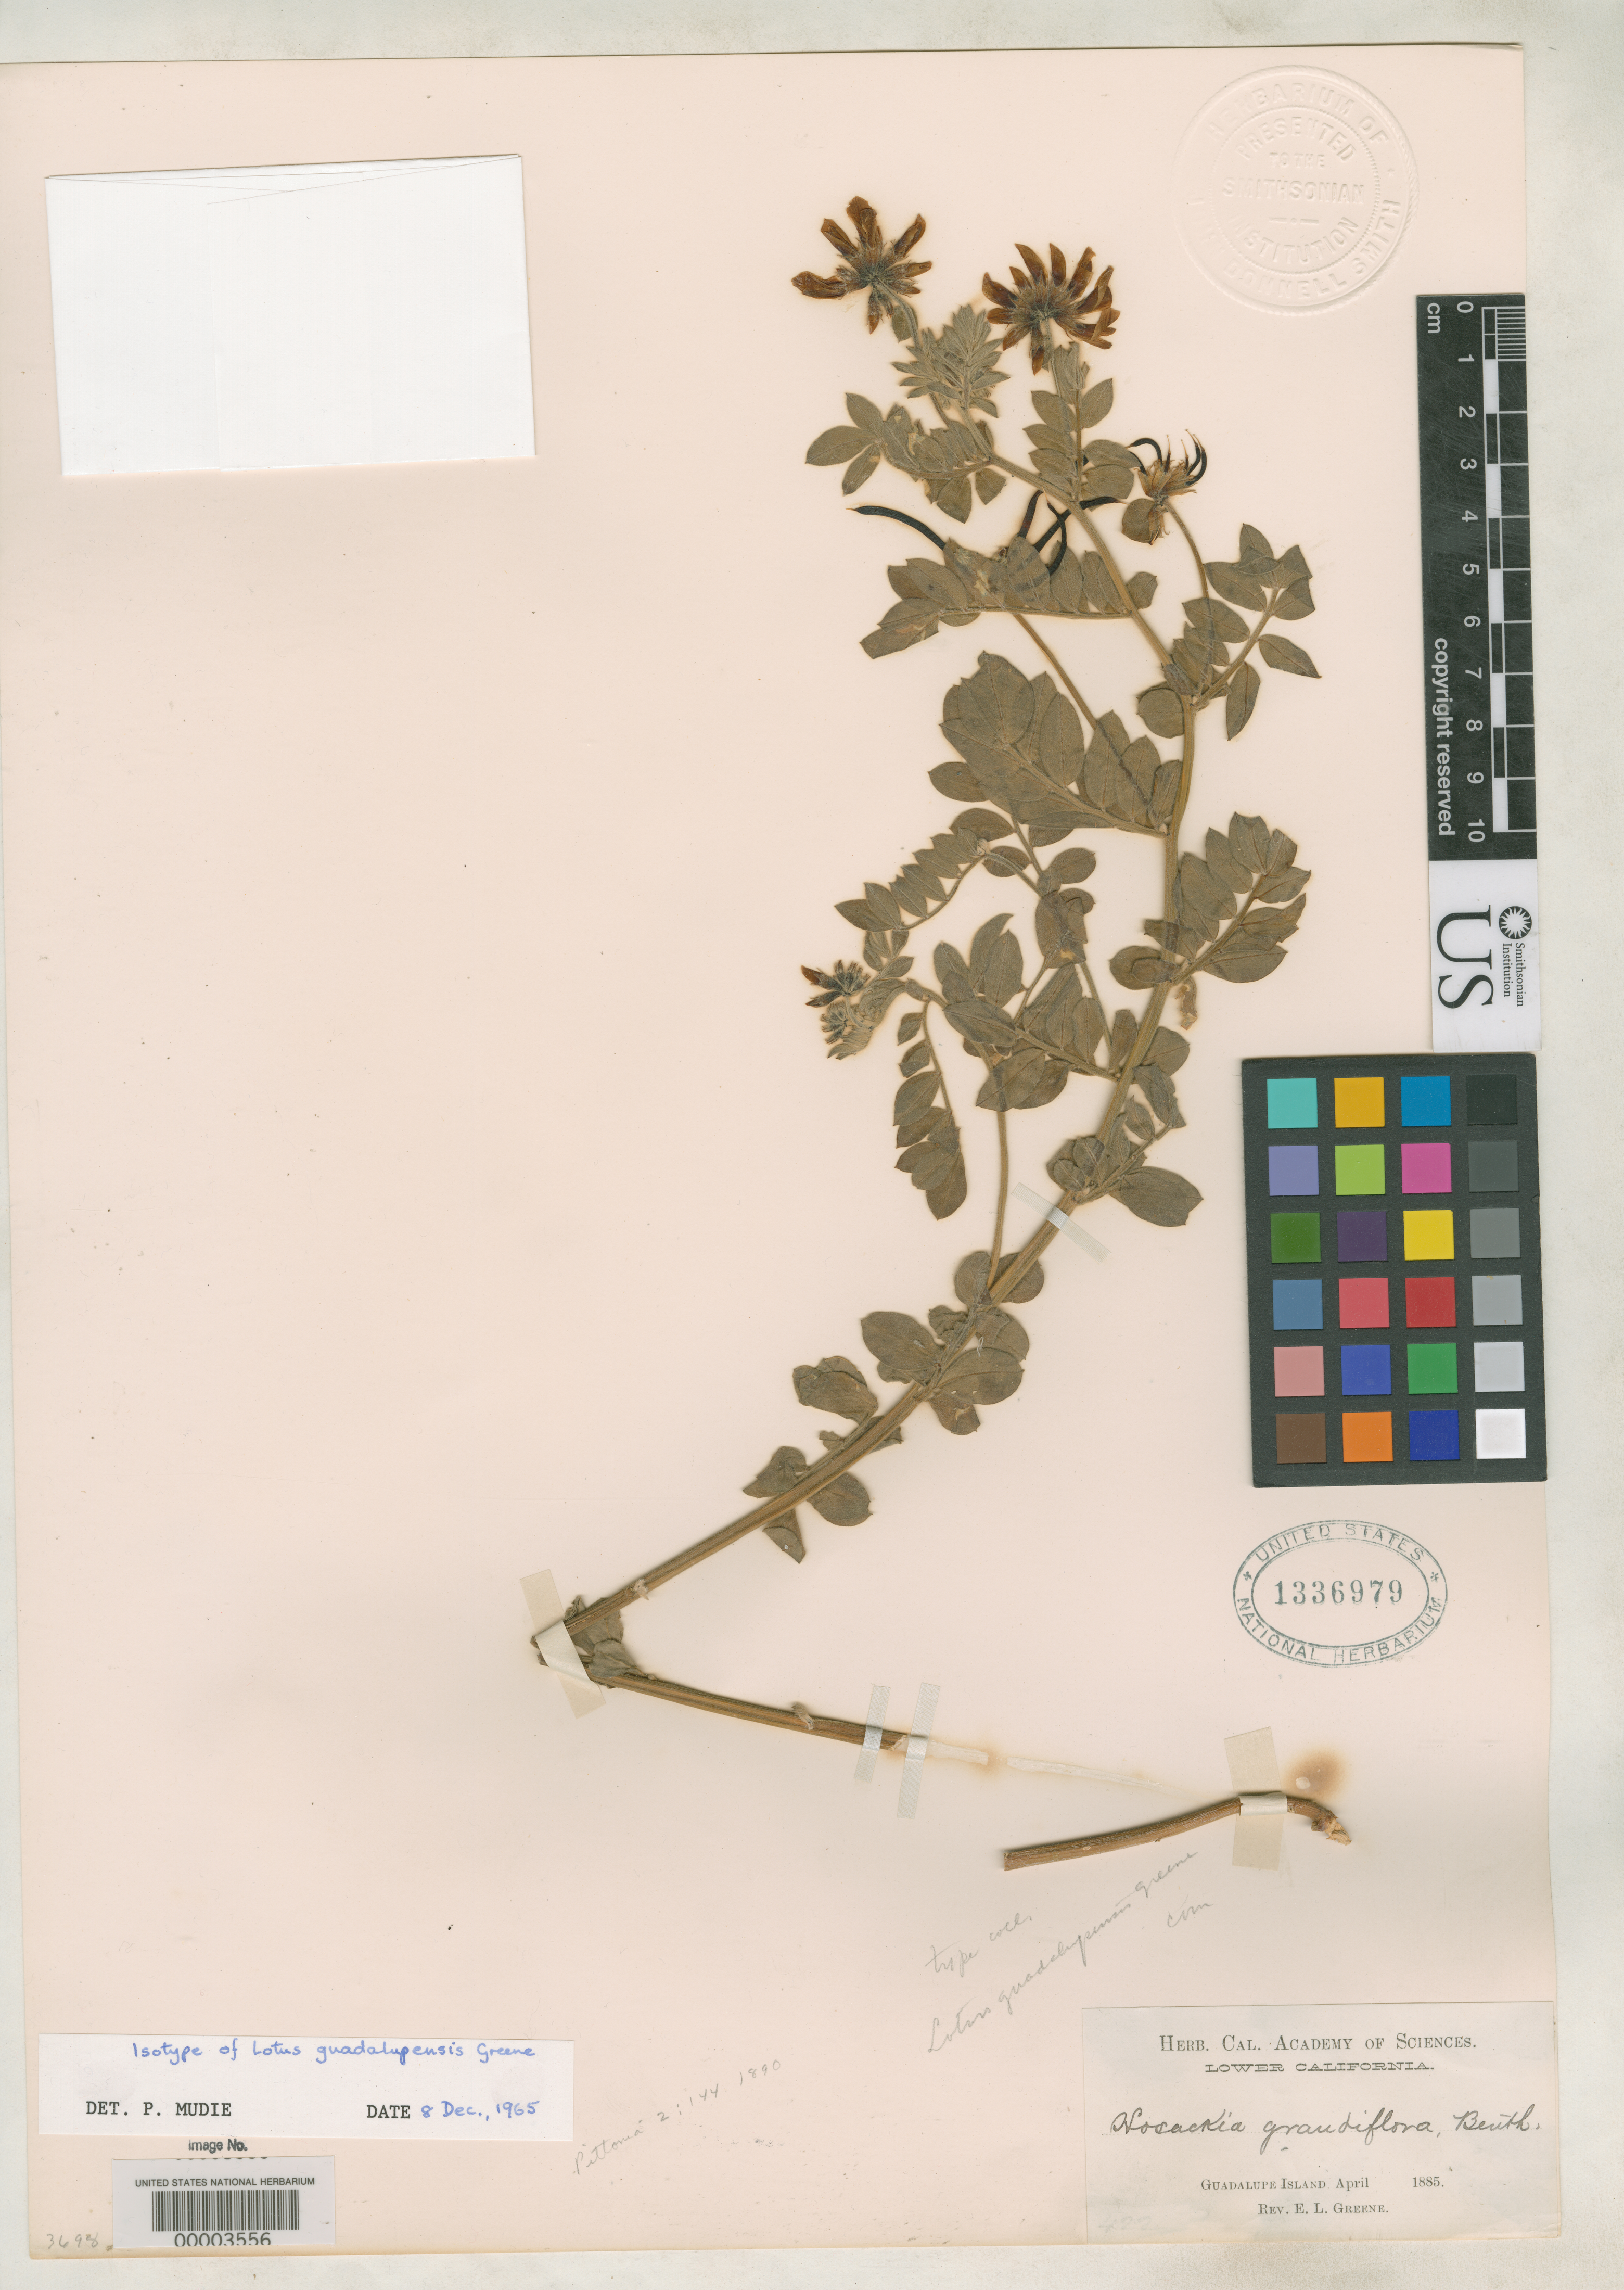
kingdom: Plantae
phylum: Tracheophyta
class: Magnoliopsida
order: Fabales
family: Fabaceae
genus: Lotus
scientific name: Lotus guadelupensis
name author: Greene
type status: Isotype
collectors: E. L. Greene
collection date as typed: Apr 1885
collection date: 1885-04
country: Mexico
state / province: Baja California Norte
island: Guadelupe Island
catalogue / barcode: US 1336979